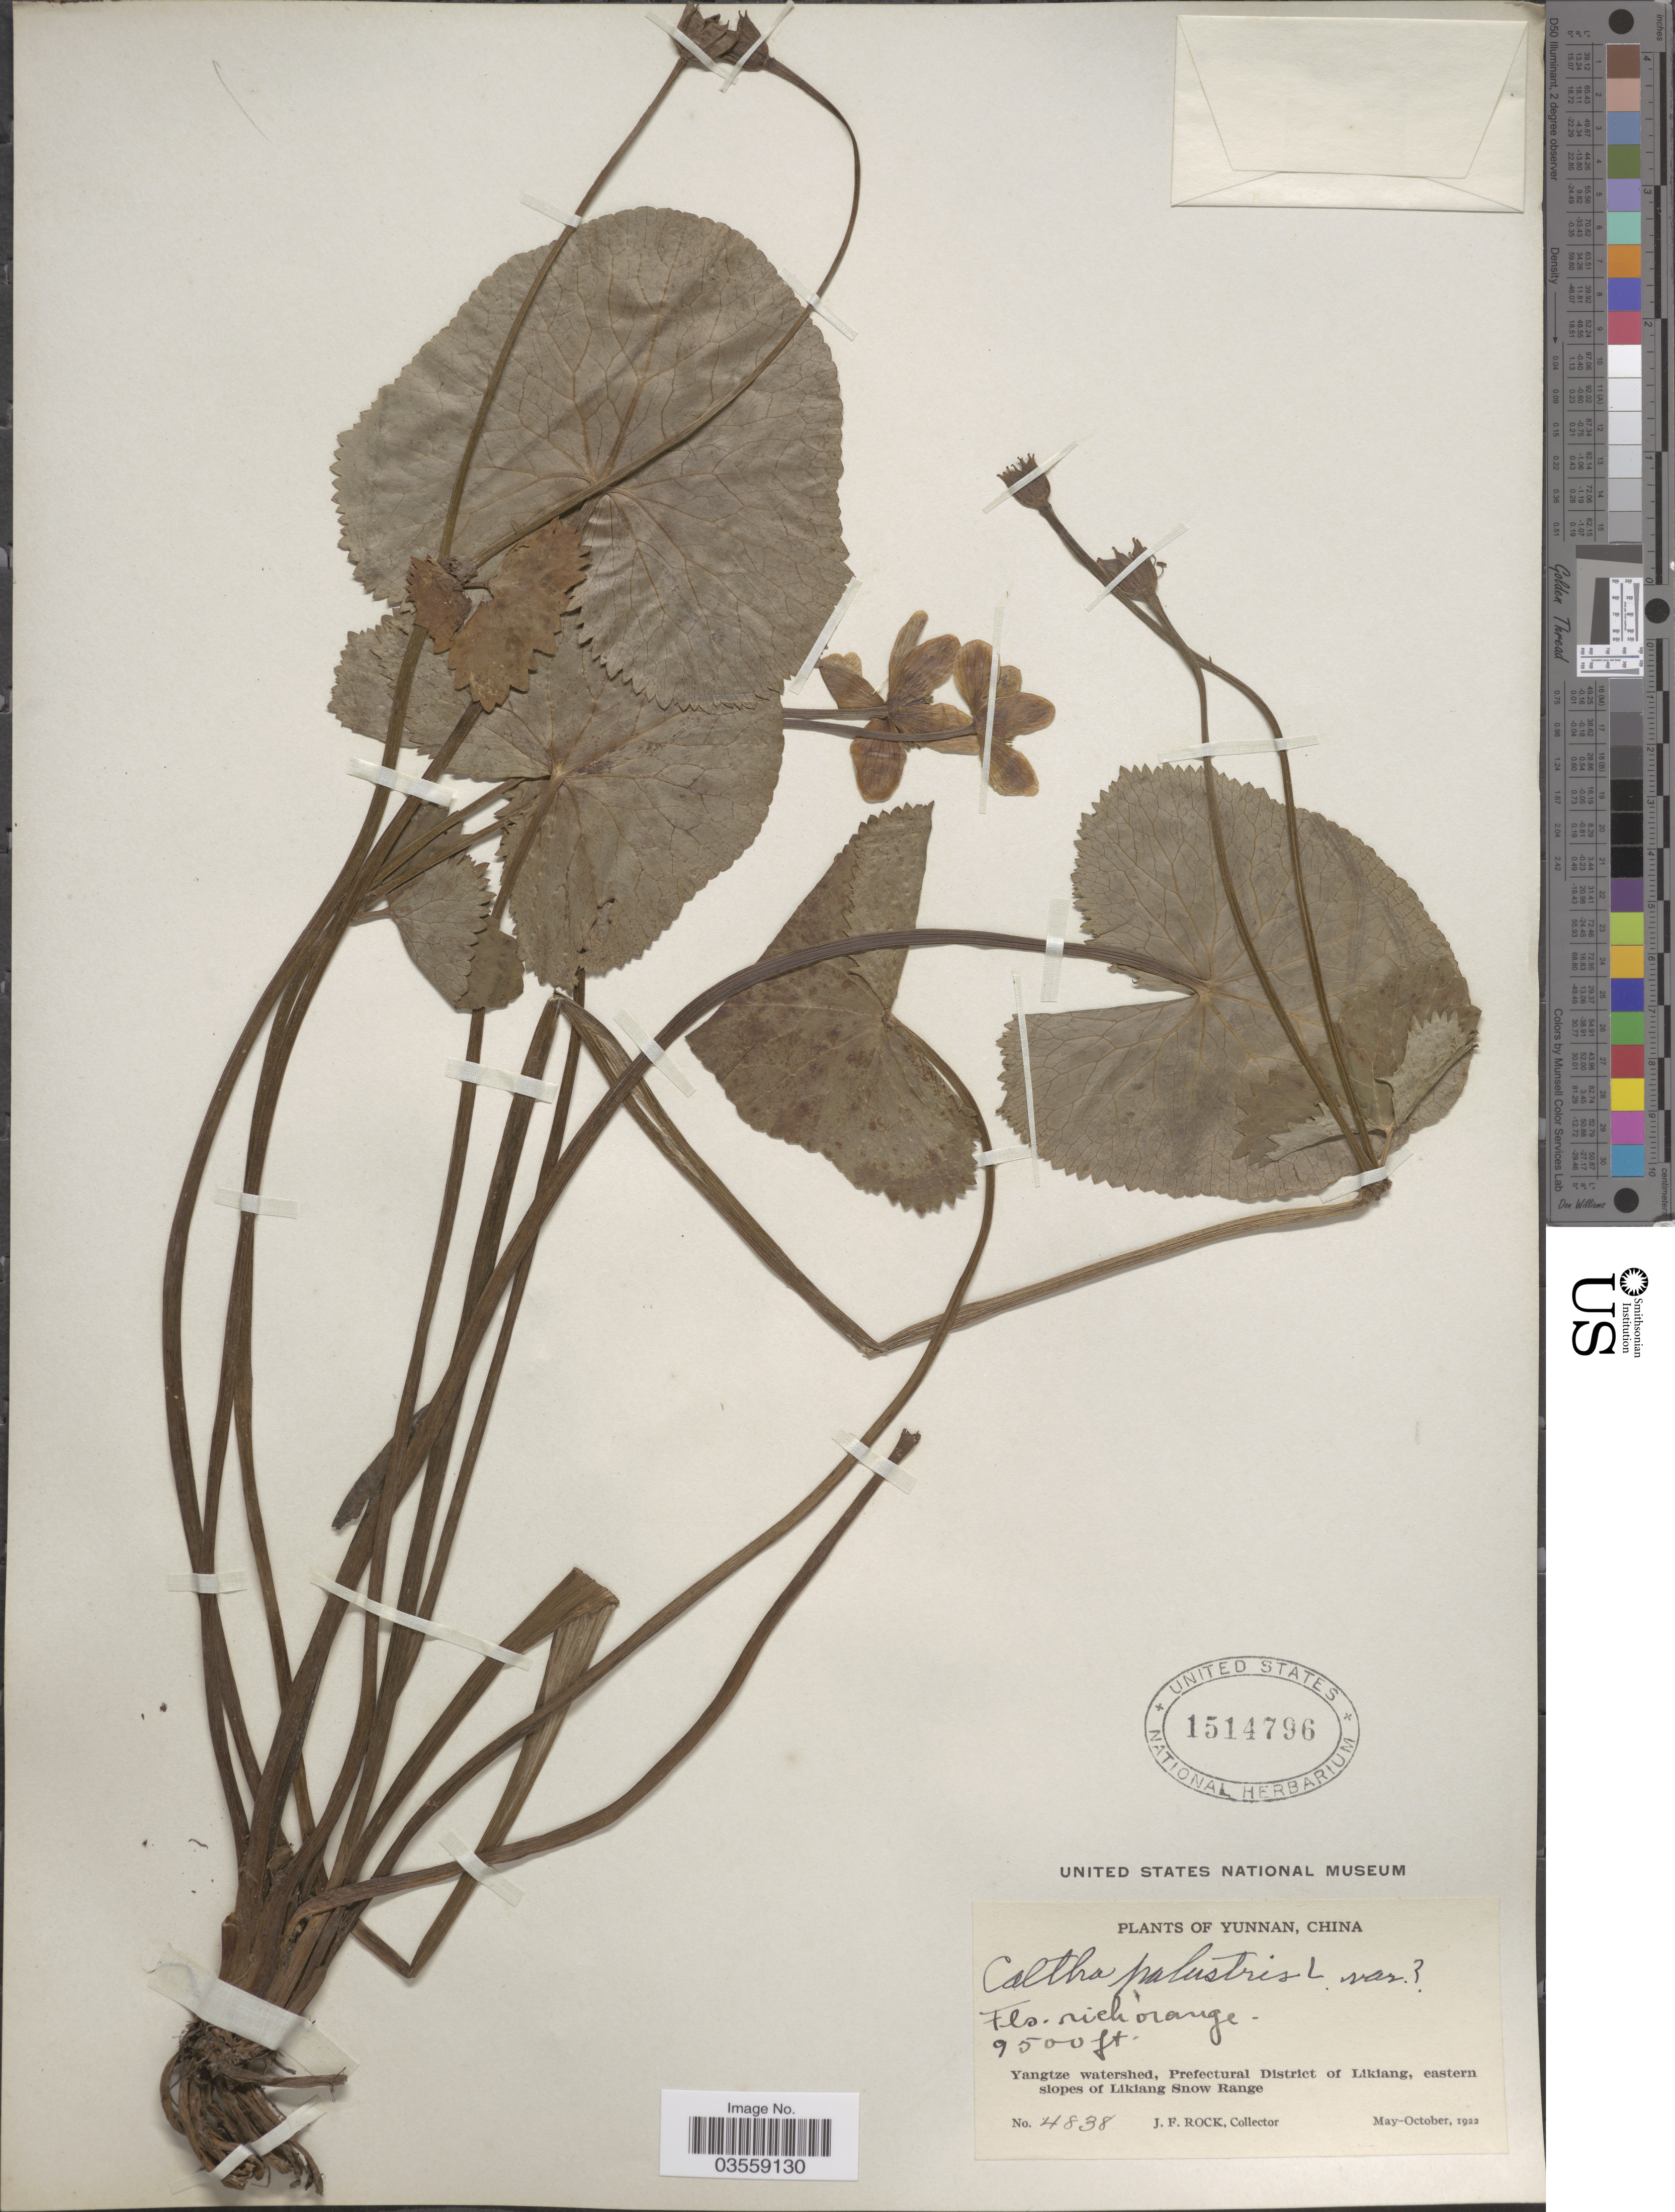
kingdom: Plantae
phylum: Tracheophyta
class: Magnoliopsida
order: Ranunculales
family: Ranunculaceae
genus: Caltha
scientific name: Caltha palustris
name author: L.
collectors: J. Rock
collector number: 4838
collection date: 1922-05/1922-10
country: China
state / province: Yunnan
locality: Yangtze watershed, Prefectural District of Likiang, eastern slopes of Likiang Snow Range.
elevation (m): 2896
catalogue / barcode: US 1514796